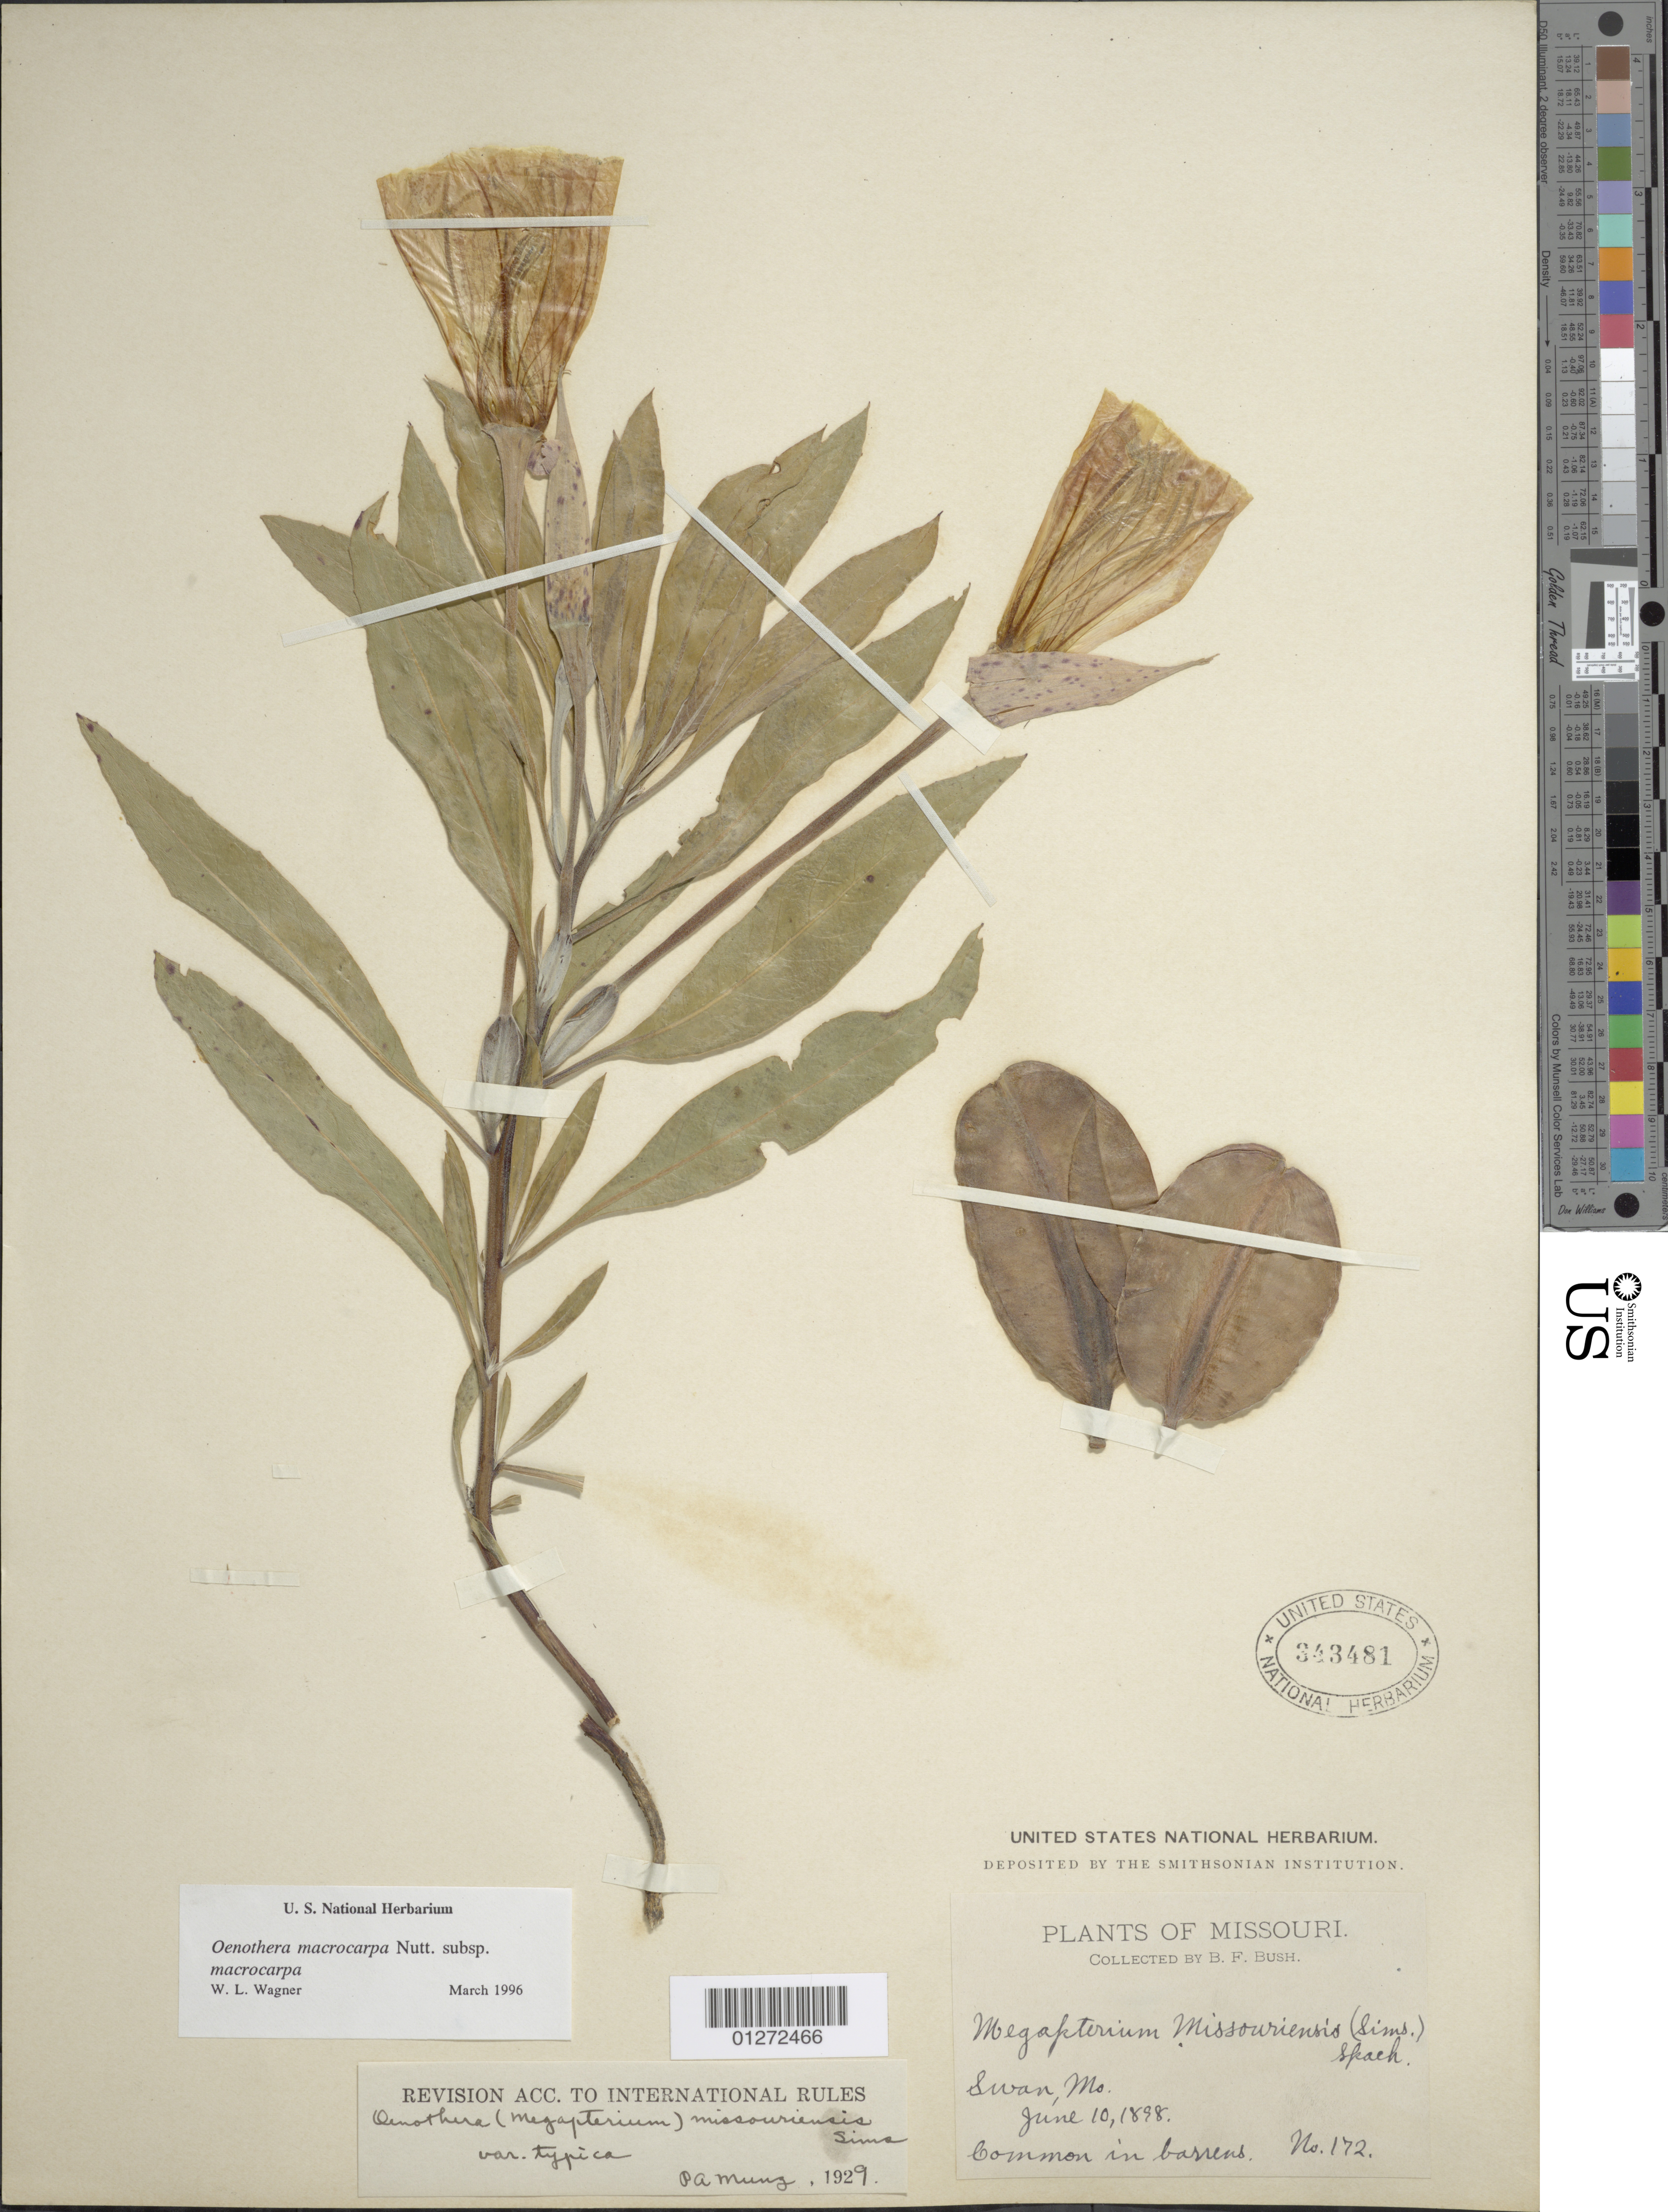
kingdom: Plantae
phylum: Tracheophyta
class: Magnoliopsida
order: Myrtales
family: Onagraceae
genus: Oenothera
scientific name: Oenothera macrocarpa subsp. macrocarpa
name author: Nutt.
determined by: Wagner, W. L., (BOT), Smithsonian Institution - National Museum of Natural History (UNITED STATES)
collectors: B. F. Bush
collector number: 172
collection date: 1898-06-10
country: United States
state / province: Missouri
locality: Swan.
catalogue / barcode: US 343481